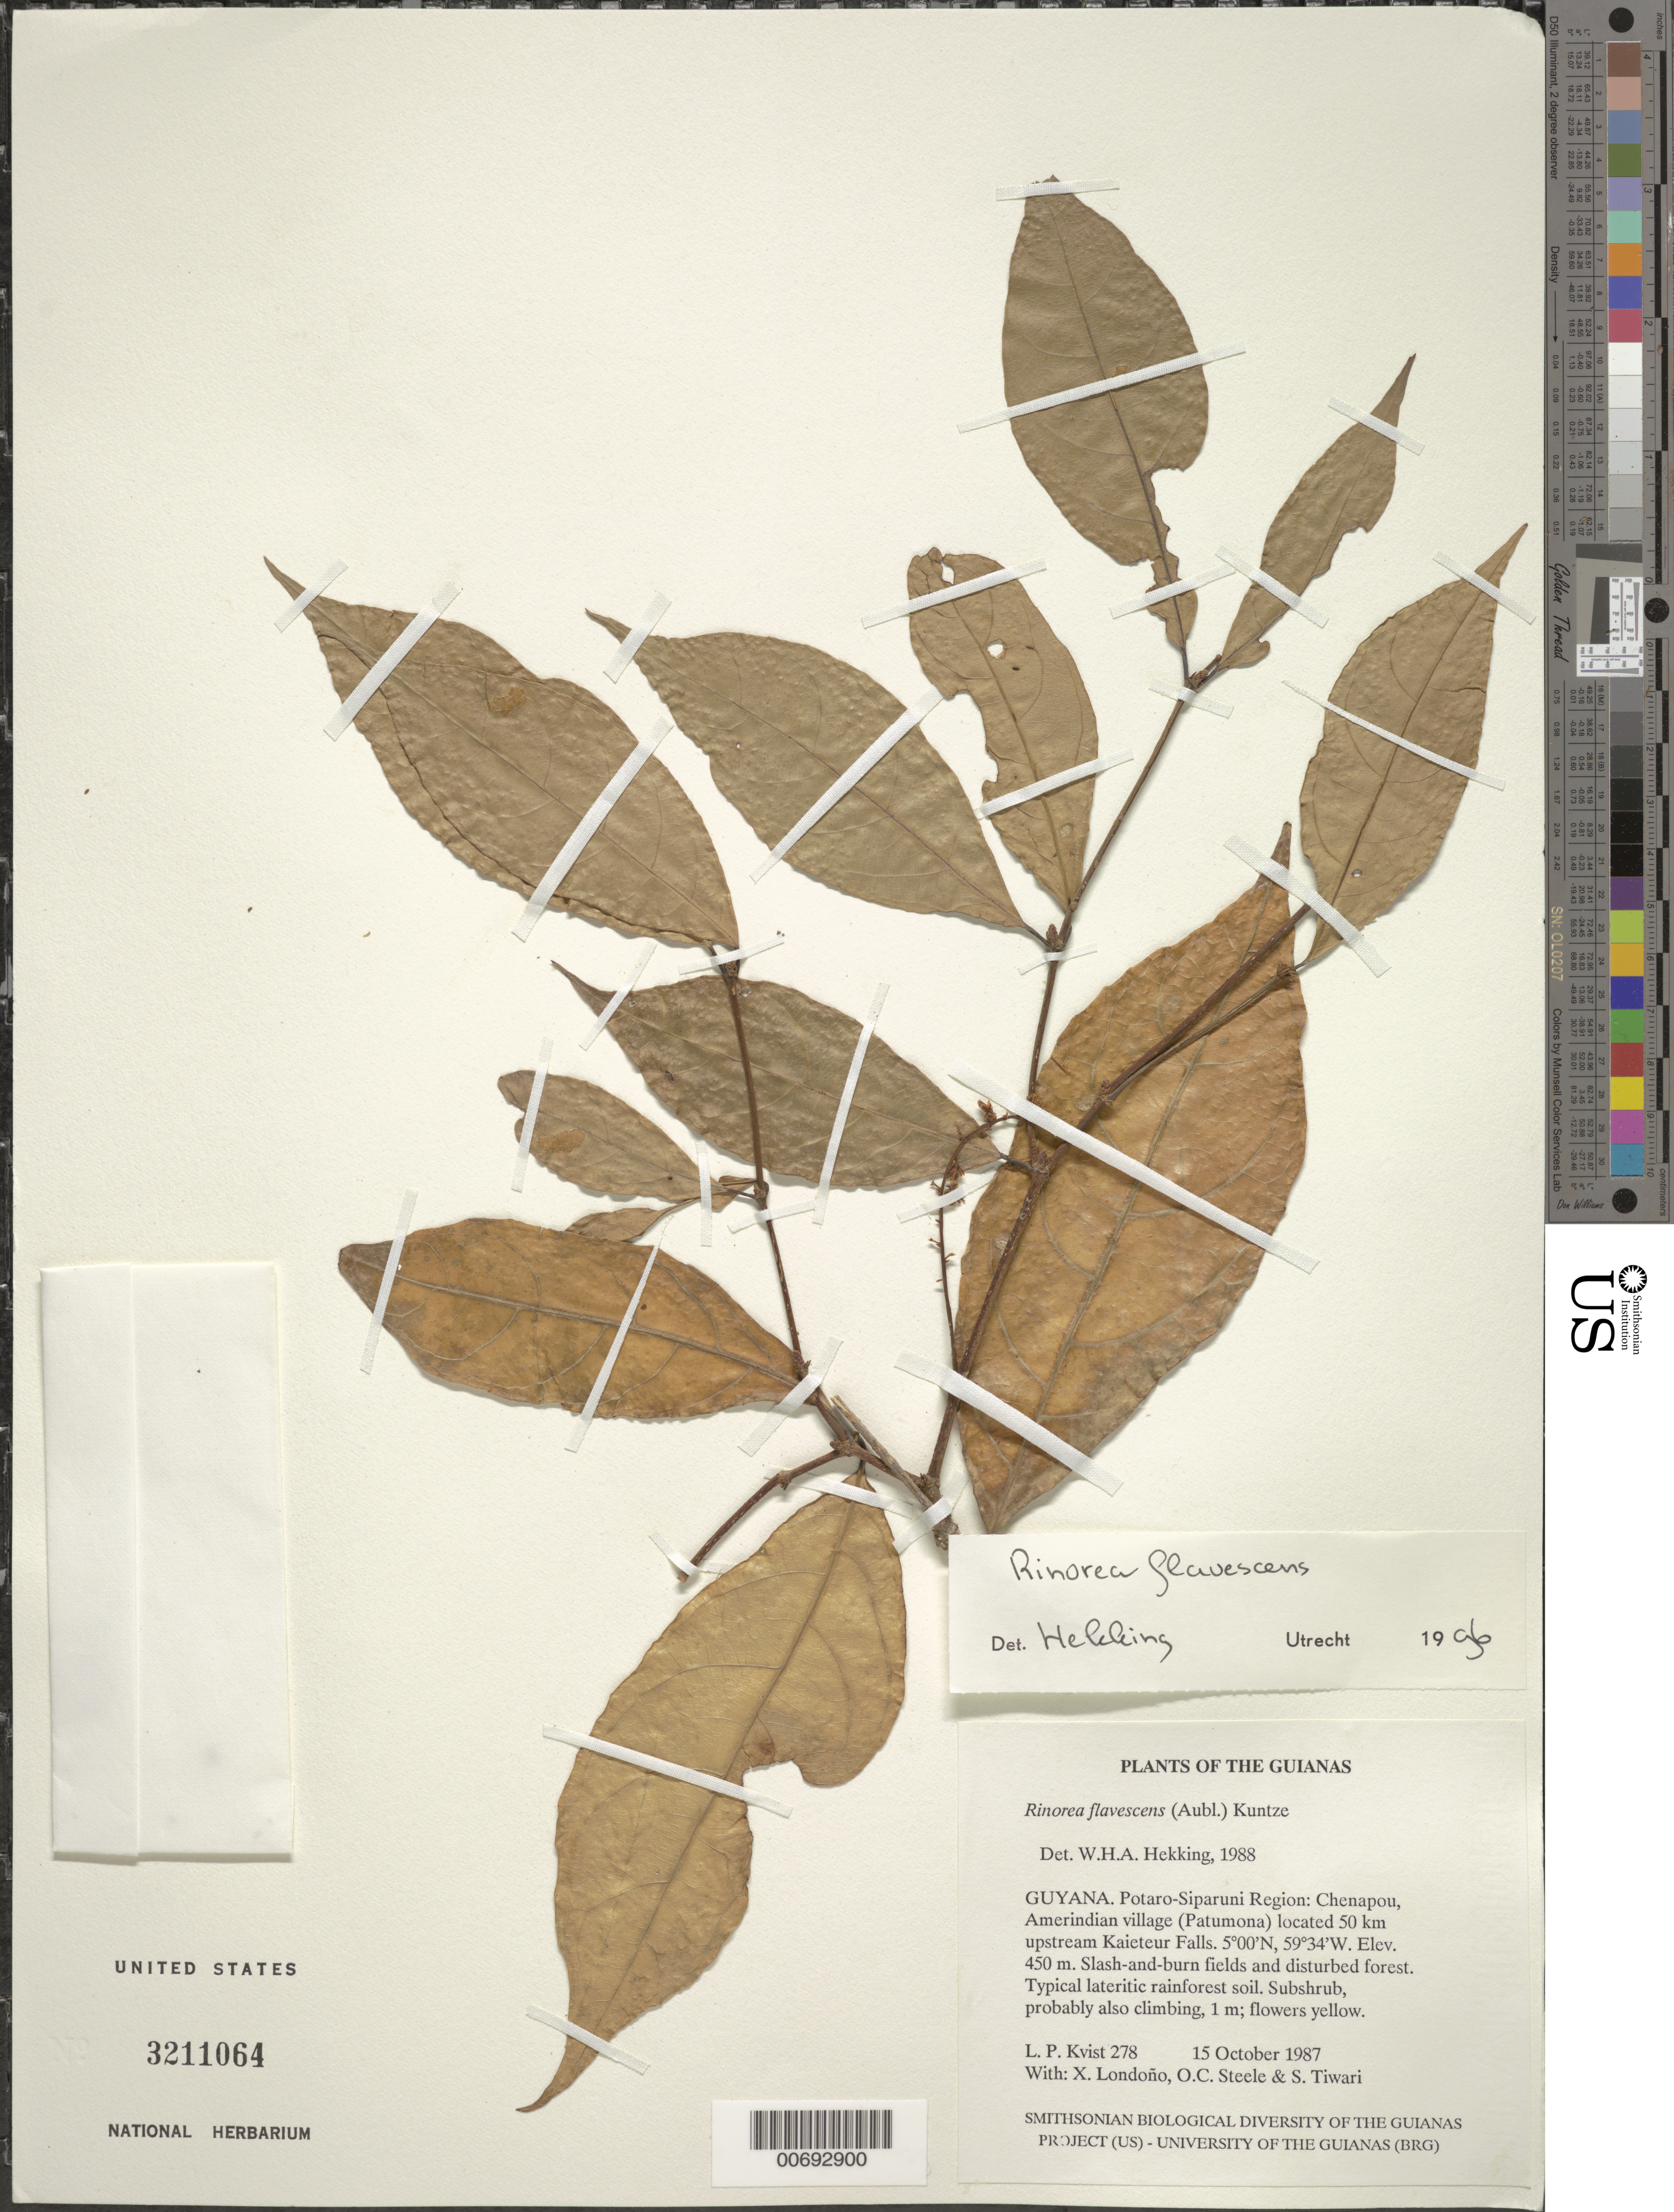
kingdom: Plantae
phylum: Tracheophyta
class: Magnoliopsida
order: Malpighiales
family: Violaceae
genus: Rinorea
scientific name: Rinorea flavescens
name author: (Aubl.) Kuntze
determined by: Hekking, W. H. A.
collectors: L. P. Kvist, X. Londoño, O. C. Steele & S. Tiwari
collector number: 278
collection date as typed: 15 October 1987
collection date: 1987-10-15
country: Guyana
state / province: Potaro-Siparuni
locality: Chenapou, Amerindian village (Patumona) located 50 km upstream Kaieteur Falls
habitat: Slash-and-burn fields and disturbed forest. Typical lateritic rainforest soil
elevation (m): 450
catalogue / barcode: US 3211064